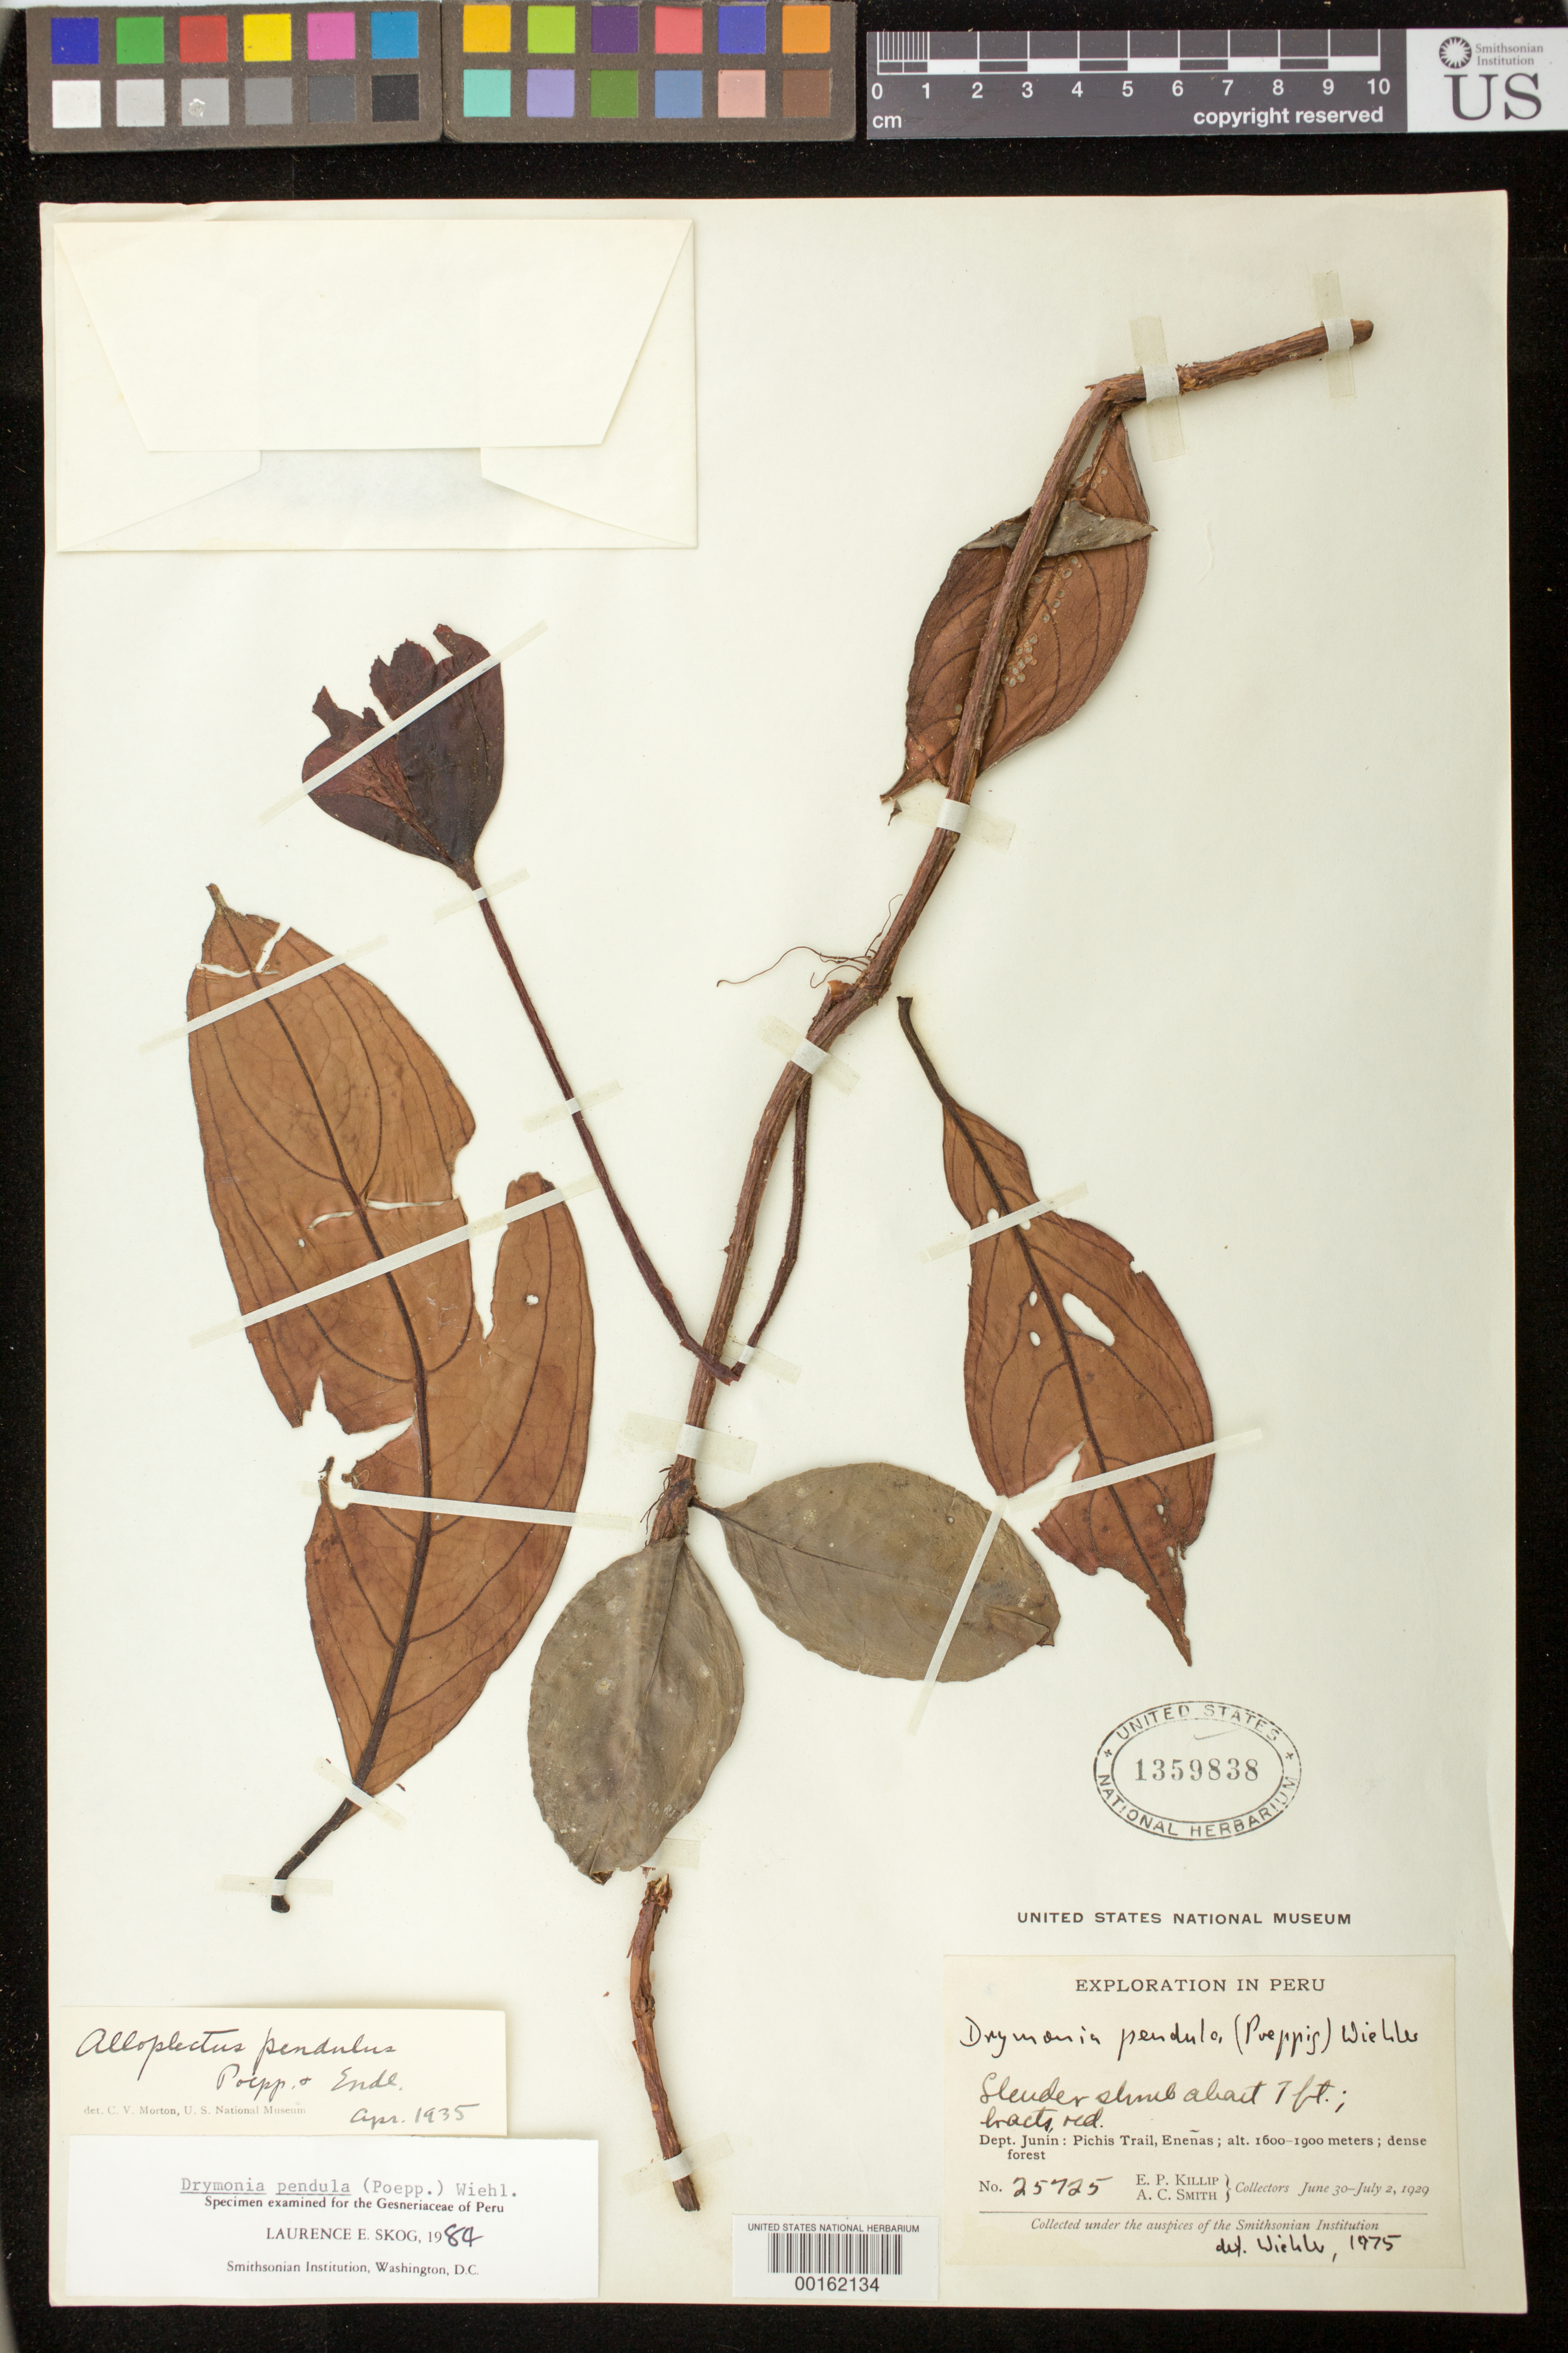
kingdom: Plantae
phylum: Tracheophyta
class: Magnoliopsida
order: Lamiales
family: Gesneriaceae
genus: Drymonia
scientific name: Drymonia pendula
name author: (Poepp.) Wiehler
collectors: E. P. Killip & A. C. Smith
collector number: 25725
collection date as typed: Jun-Jul 1929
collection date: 1929-06/1929-07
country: Peru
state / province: Pasco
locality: Junín.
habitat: Dense forest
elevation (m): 1600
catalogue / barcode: US 1359838